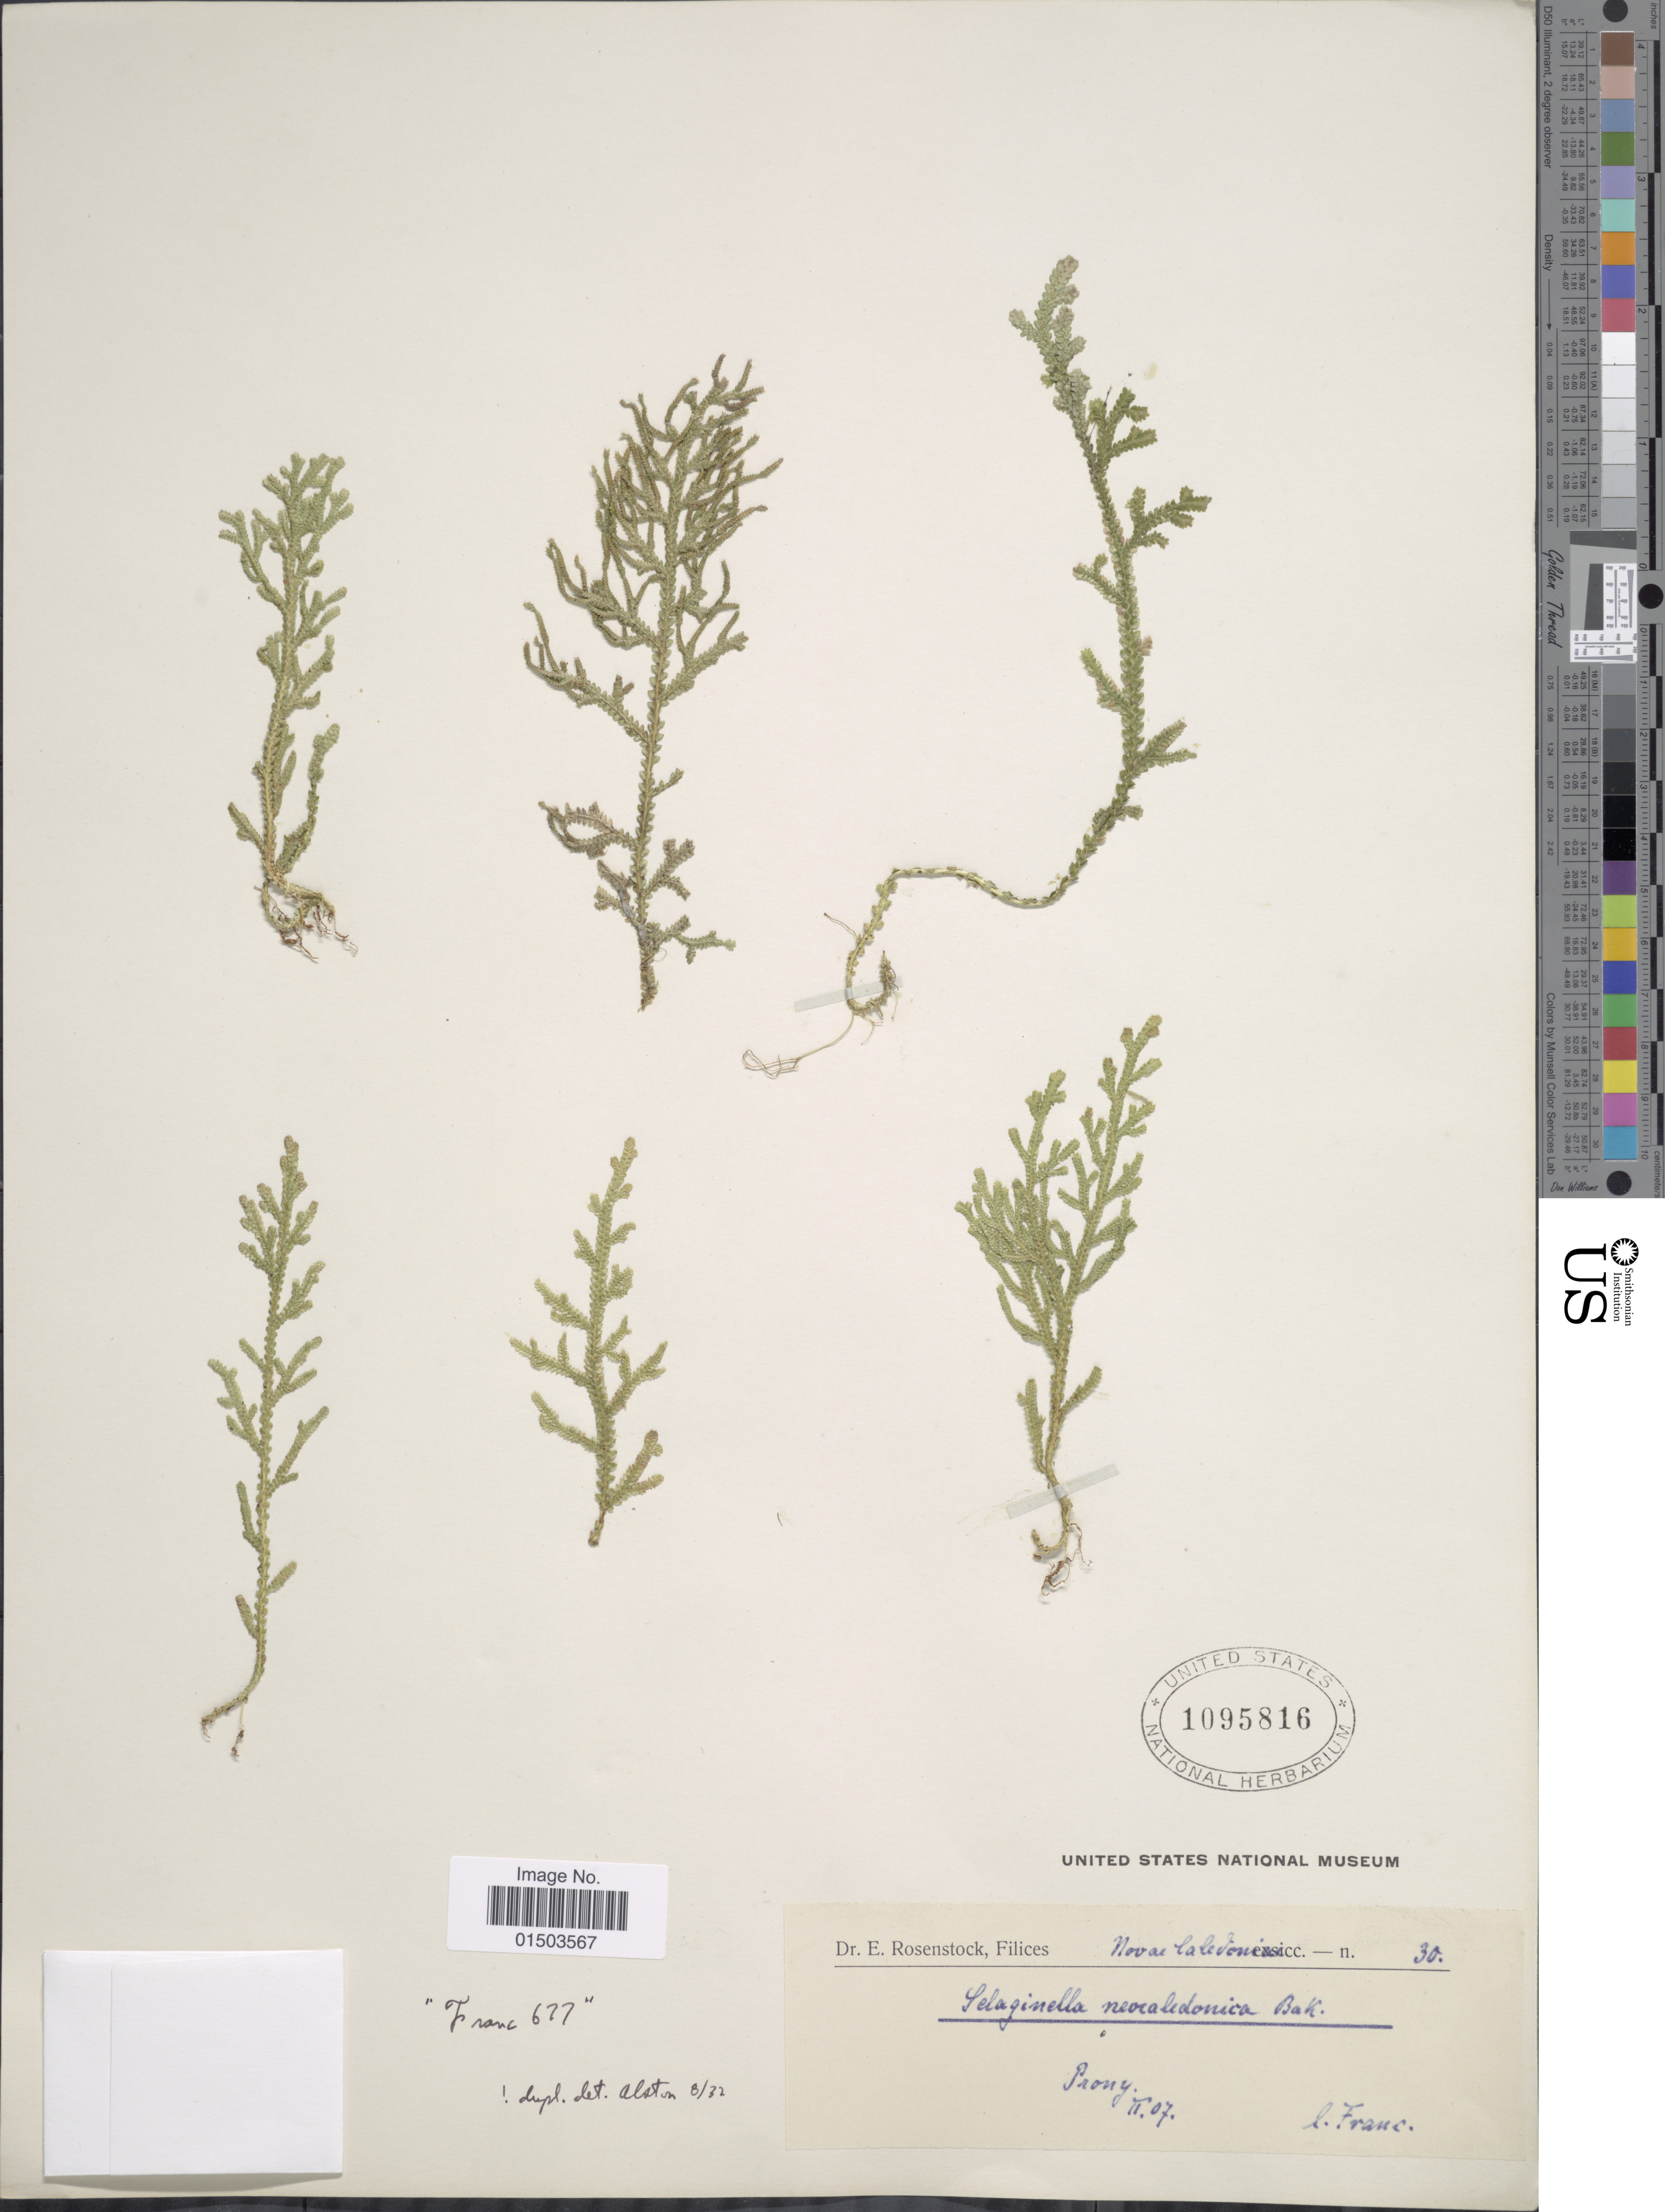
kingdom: Plantae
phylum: Tracheophyta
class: Lycopodiopsida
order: Selaginellales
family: Selaginellaceae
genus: Selaginella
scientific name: Selaginella neocaledonica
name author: Baker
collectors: Franc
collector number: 30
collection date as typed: Transcribed d/m/y: /2/7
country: New Caledonia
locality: Nova Caledonie, Prony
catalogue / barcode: US 1095816